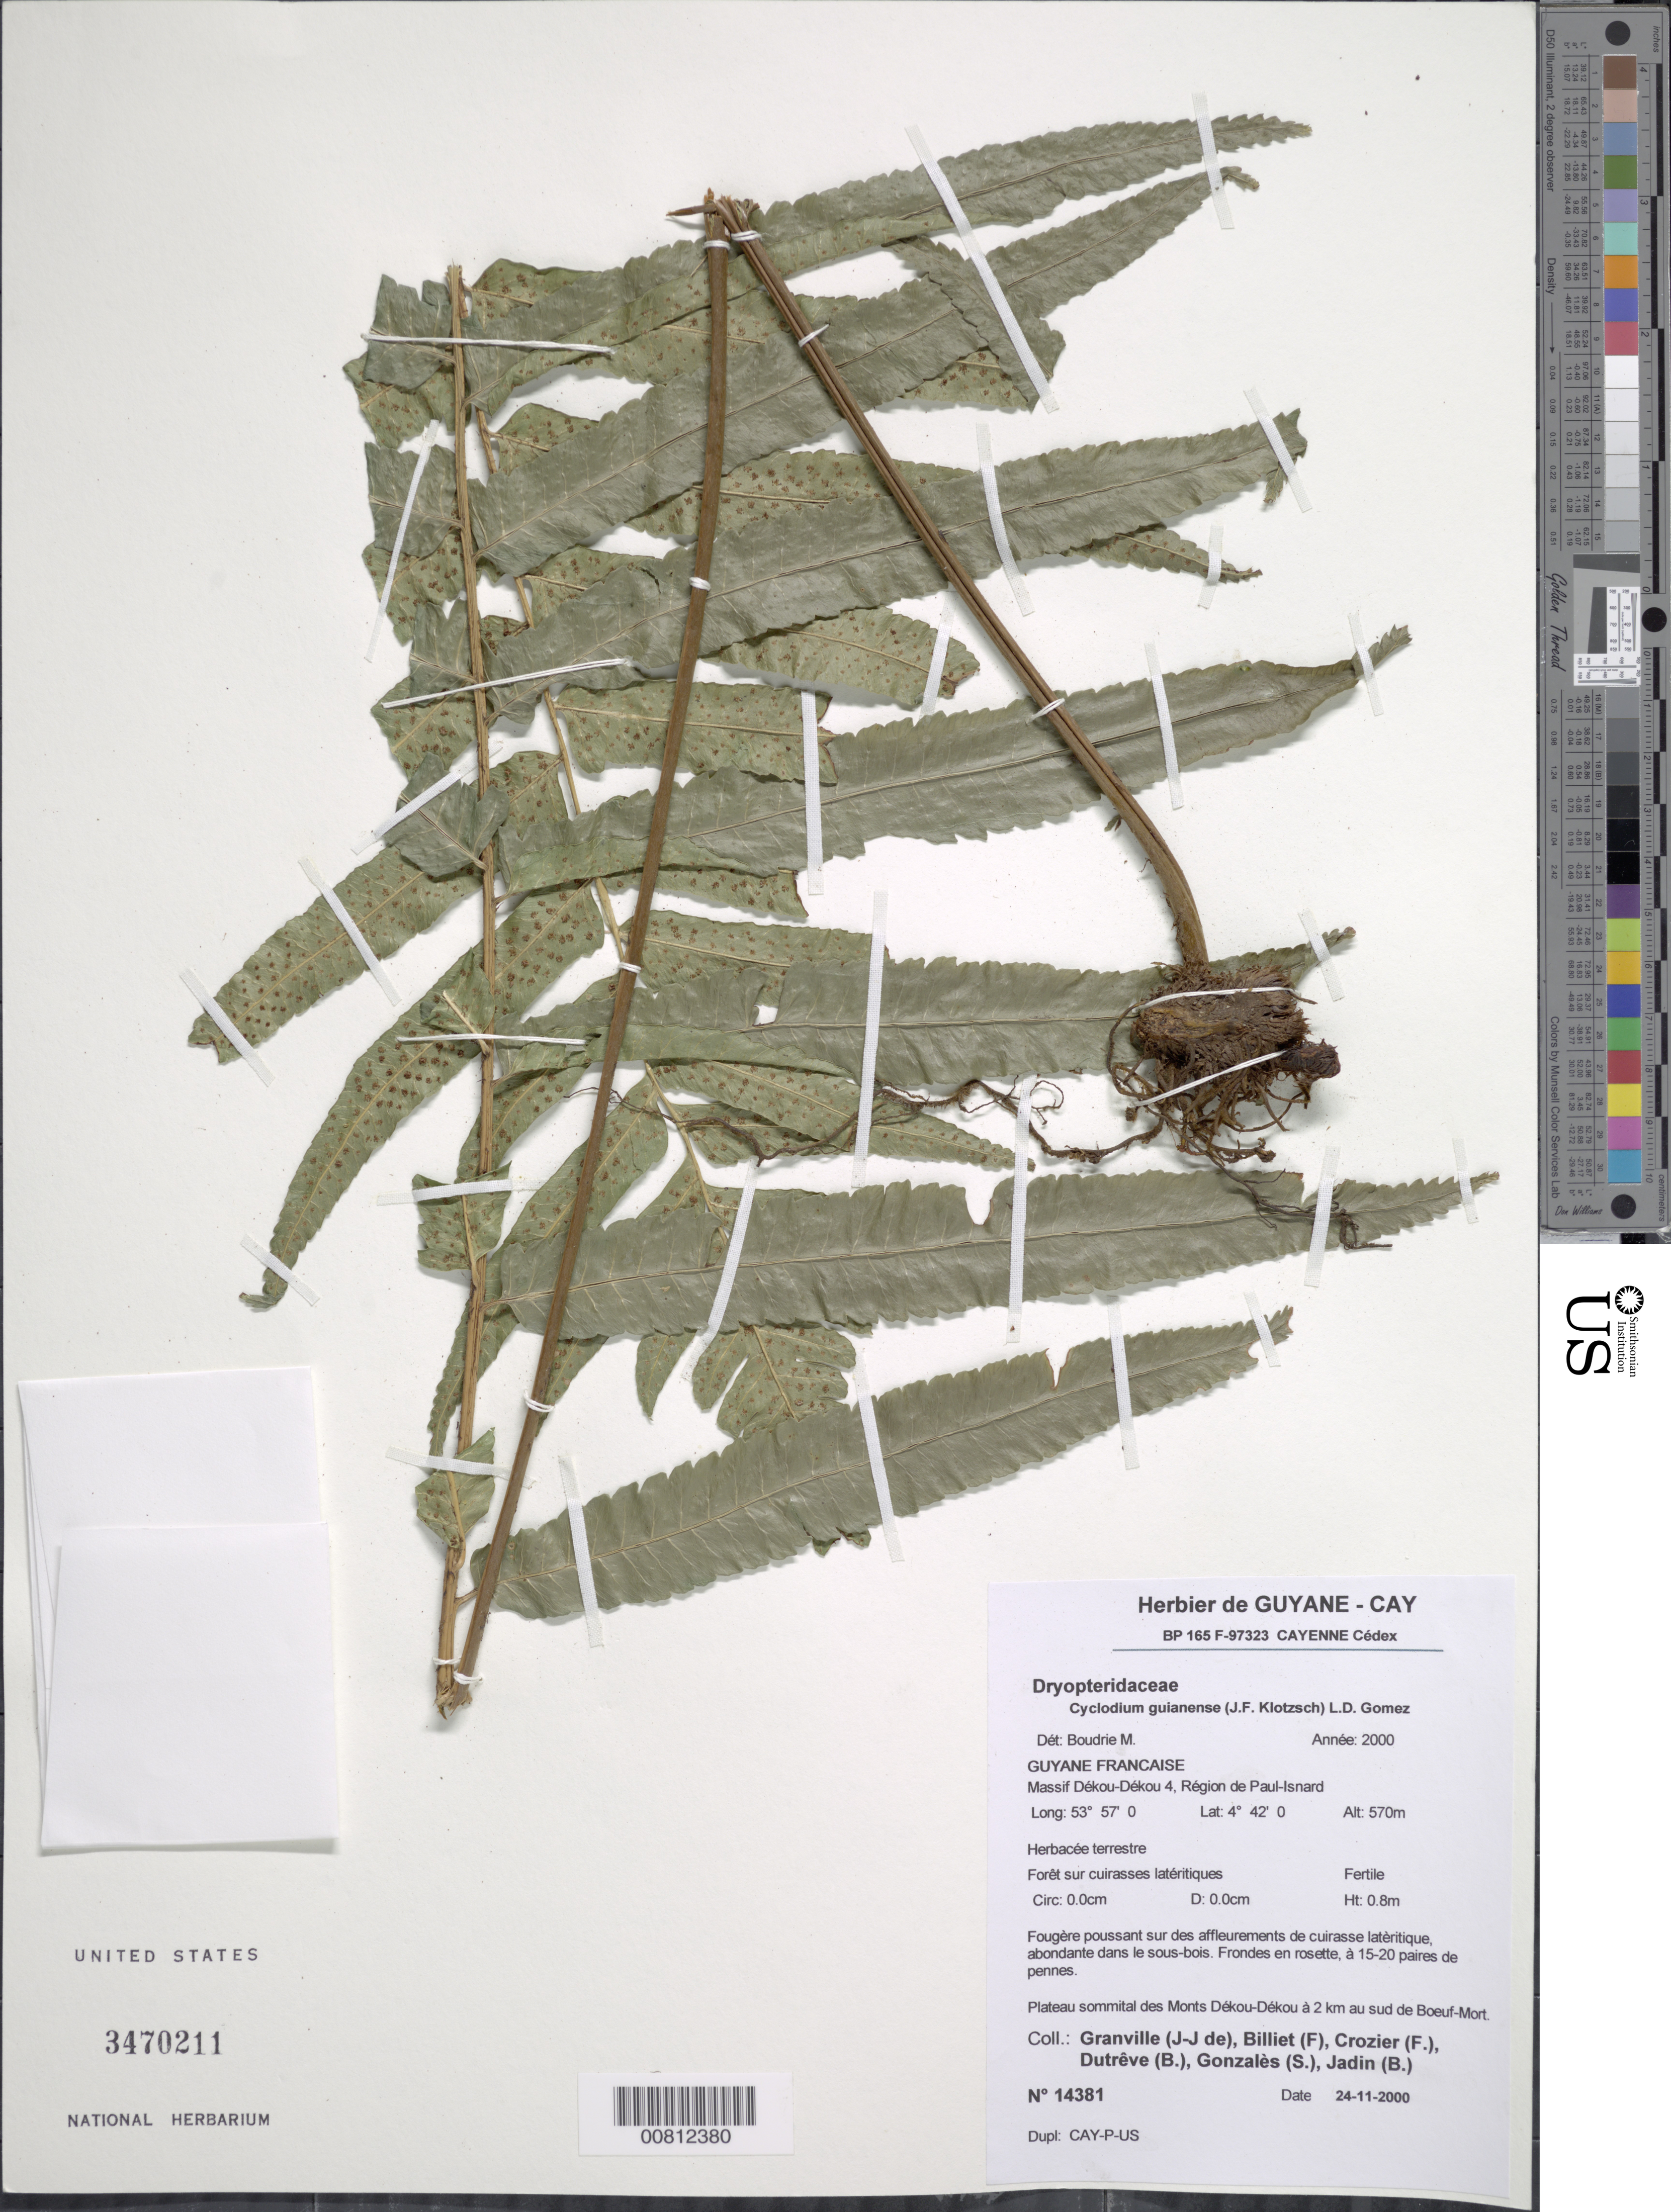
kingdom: Plantae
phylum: Tracheophyta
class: Polypodiopsida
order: Polypodiales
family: Dryopteridaceae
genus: Cyclodium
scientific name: Cyclodium guianense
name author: (Klotzsch) van der Werff ex L.D. Gómez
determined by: Boudrie, M.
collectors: J.-J. de Granville, F. Billiet, F. Crozier, B. Dutrêve, S. Gonzales & B. Jadin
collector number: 14381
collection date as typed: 24-Nov-00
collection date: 2000-11-24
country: French Guiana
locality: Massif Dékou-Dékou 4, région de Paul-Isnard; 2 km au sud de Boeuf-Mort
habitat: Forêt sur suirasses latéritiques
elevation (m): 570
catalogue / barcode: US 3470211